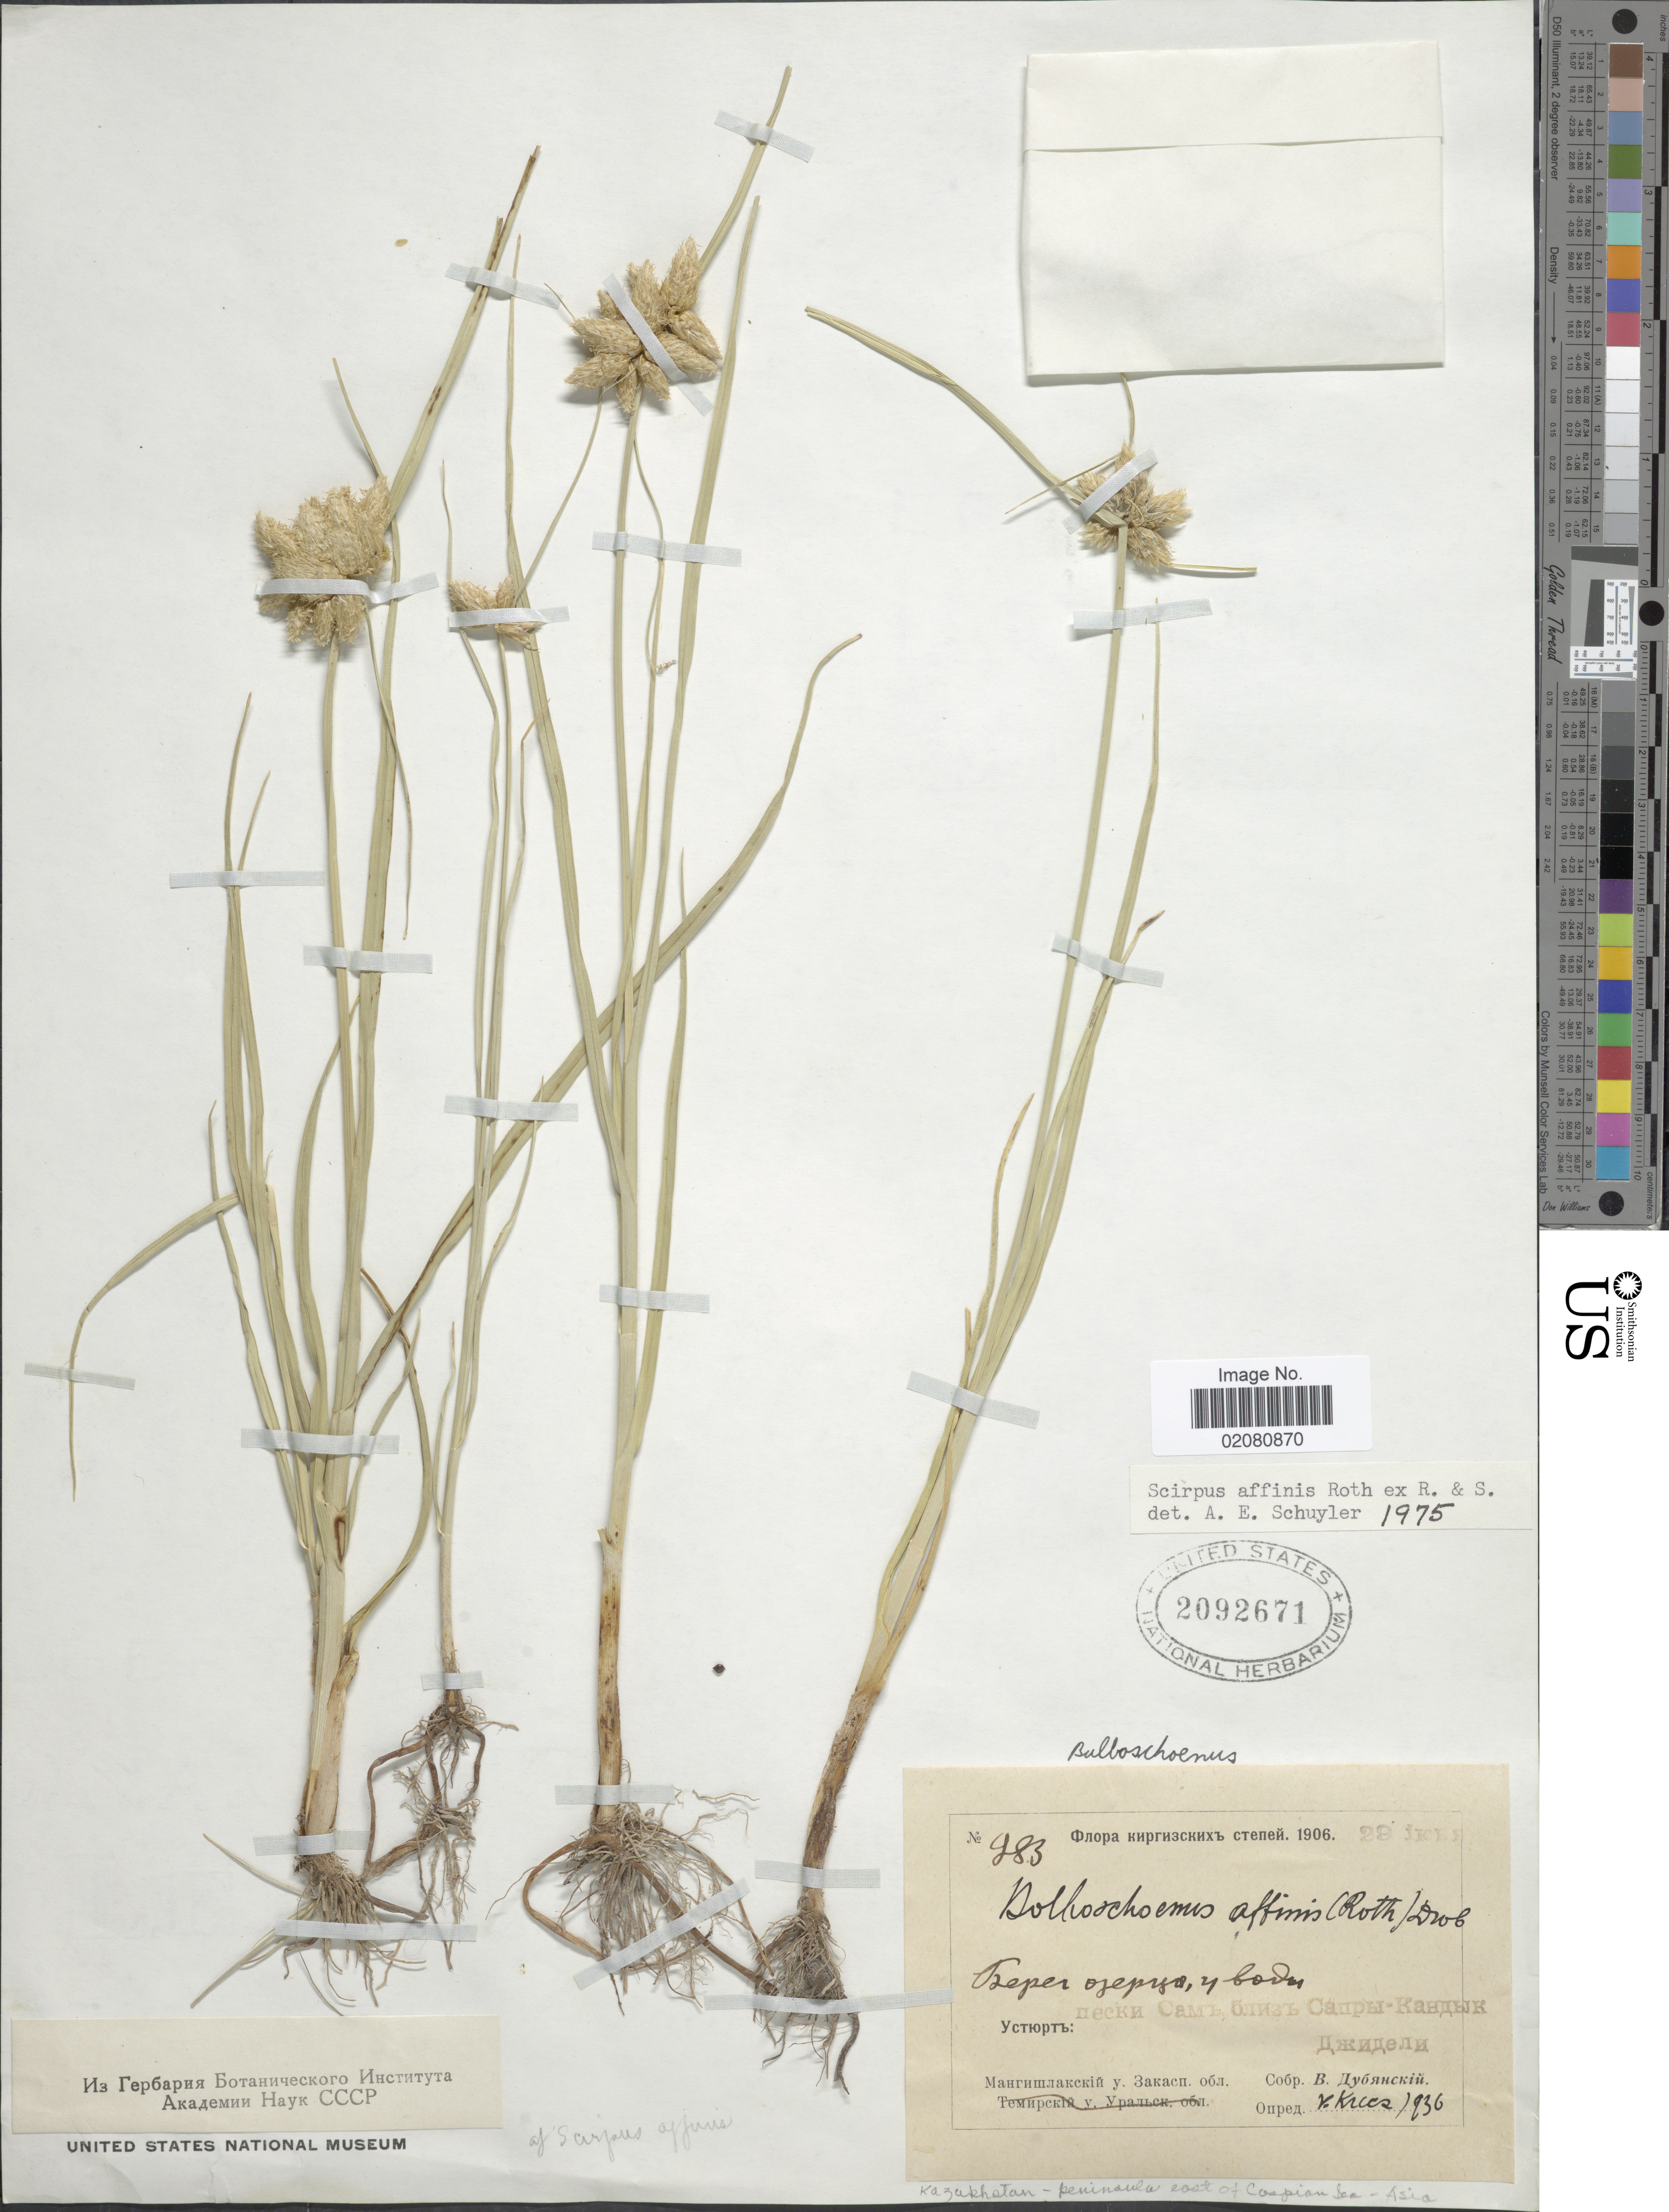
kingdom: Plantae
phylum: Tracheophyta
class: Liliopsida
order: Poales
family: Cyperaceae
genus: Bolboschoenus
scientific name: Bolboschoenus maritimus subsp. affins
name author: (Roth) T. Koyama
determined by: Strong, Mark T., (BOT), Smithsonian Institution - National Museum of Natural History (UNITED STATES)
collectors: V. Dubyansky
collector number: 983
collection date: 1906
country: Kazakhstan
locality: Ust- Urt, Dzhideli, near Sapra - Kandyk Lake.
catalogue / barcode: US 2092671